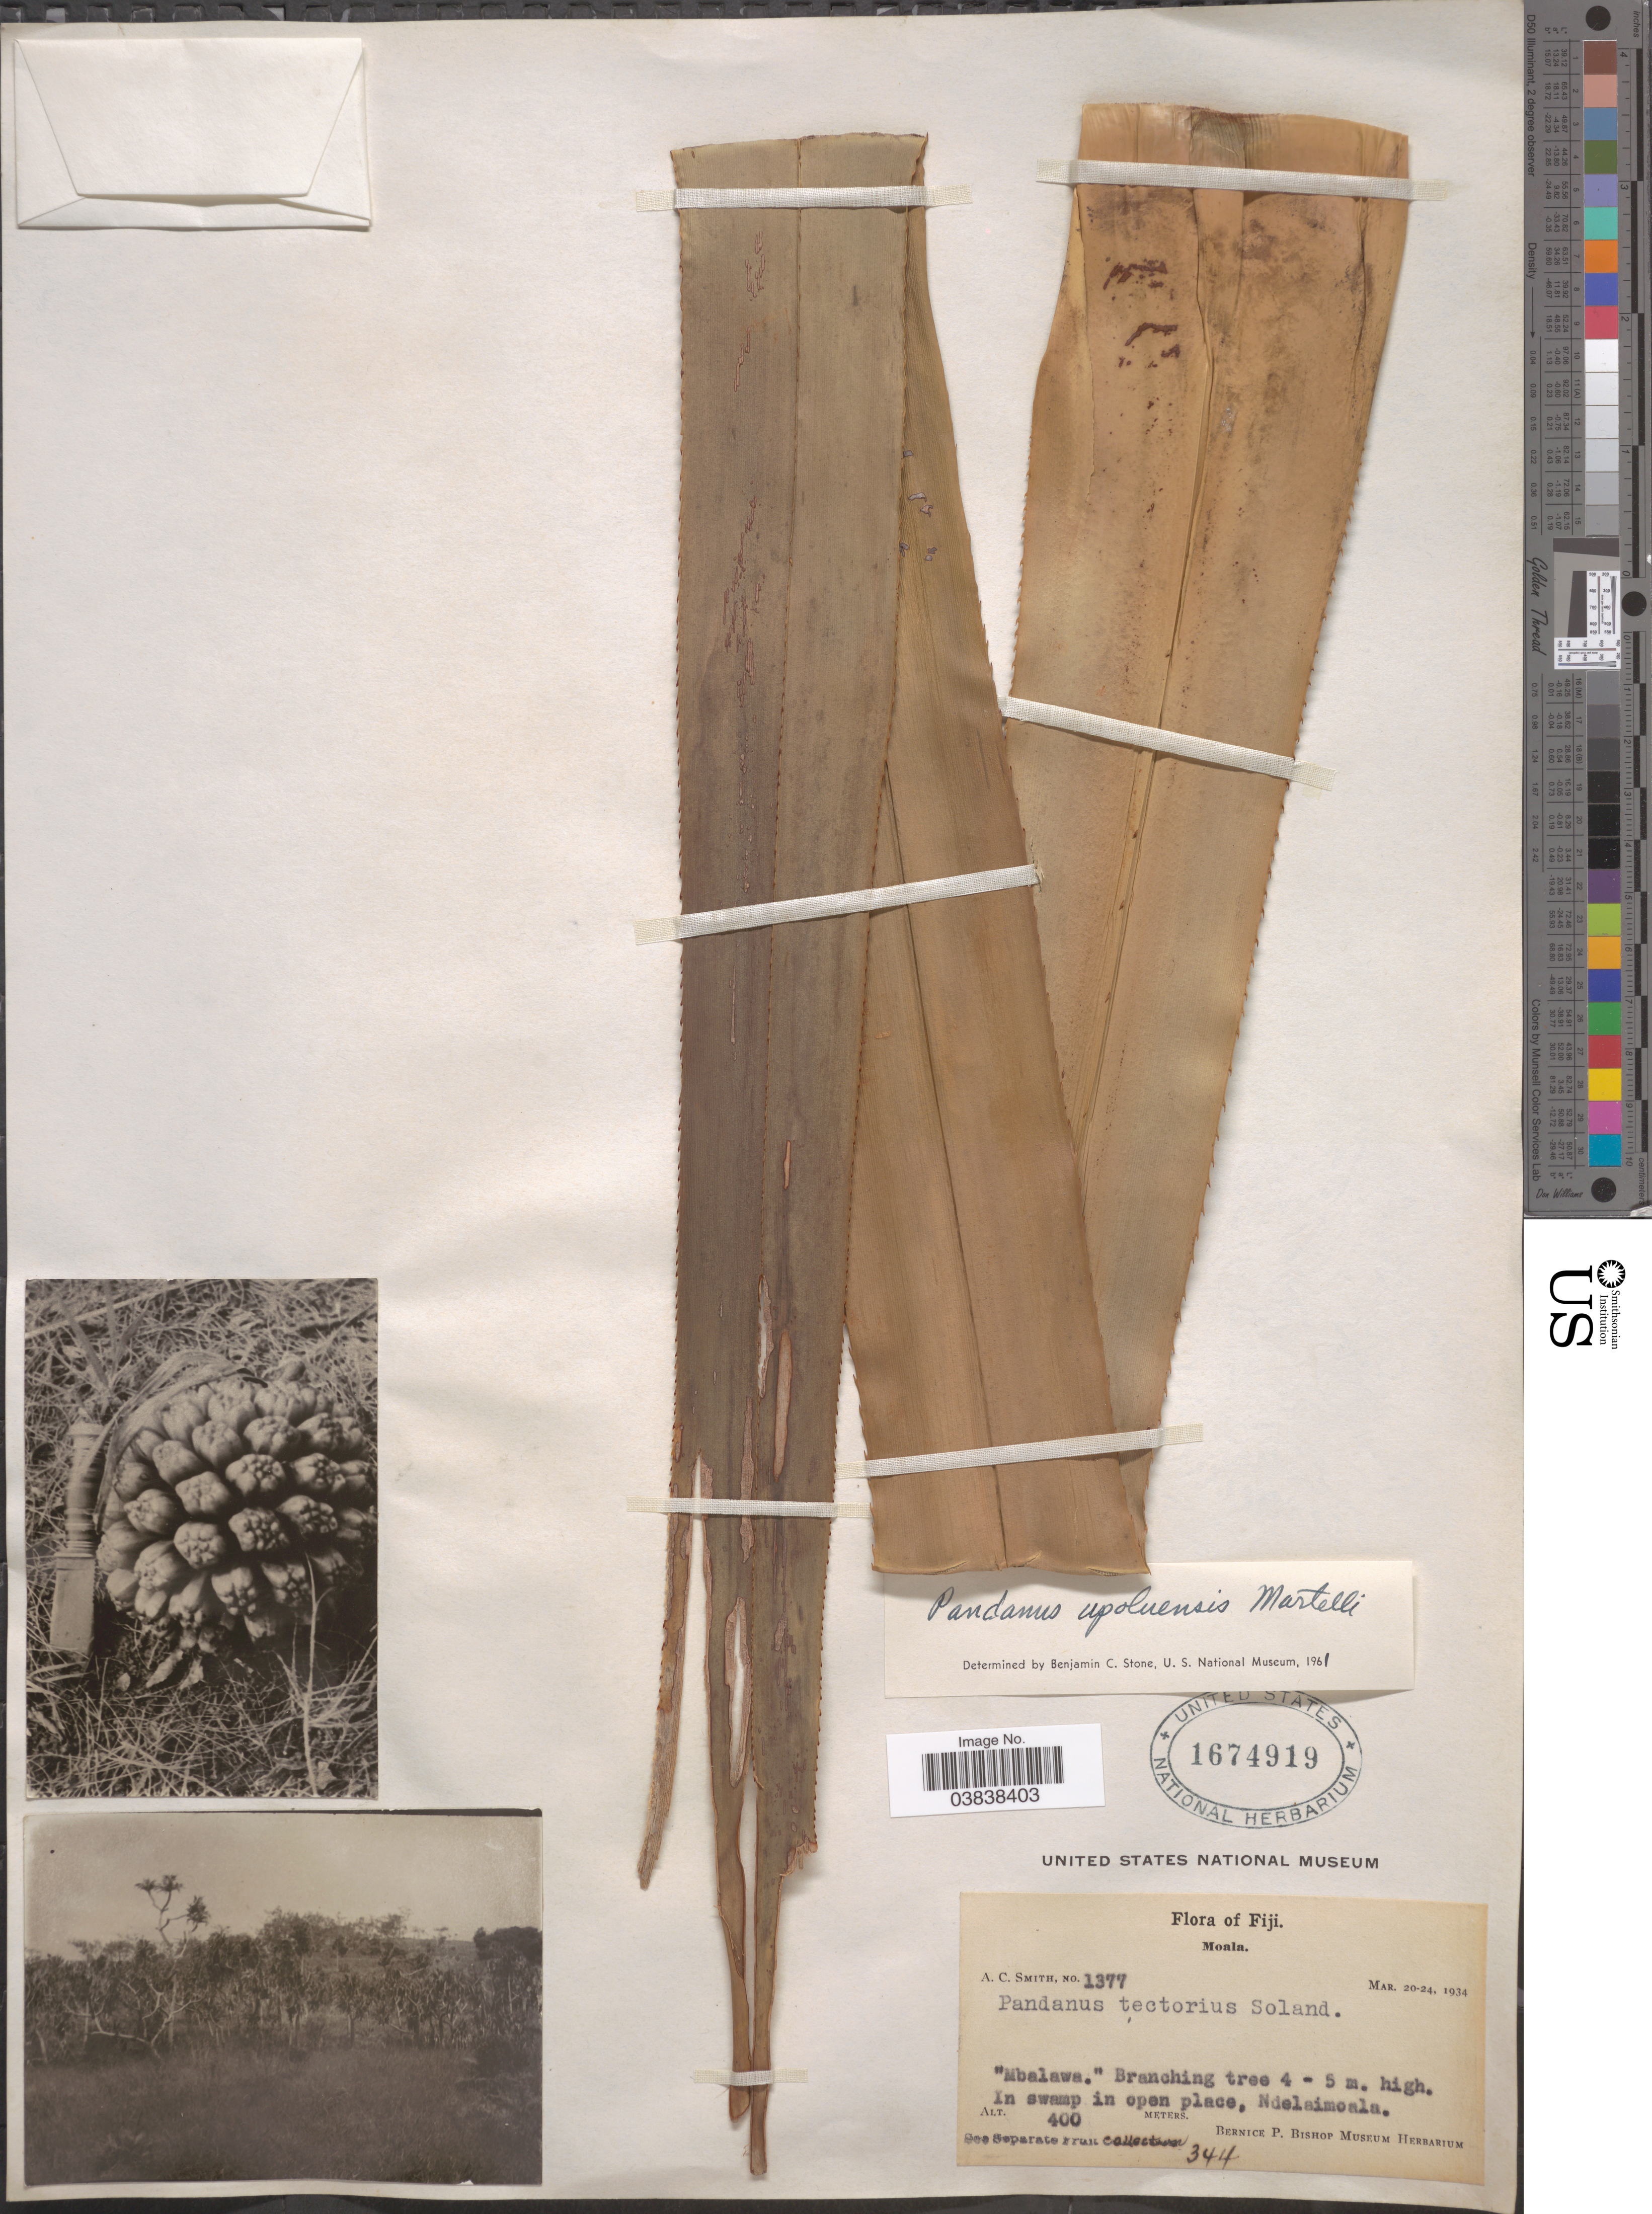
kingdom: Plantae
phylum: Tracheophyta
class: Liliopsida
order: Pandanales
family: Pandanaceae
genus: Pandanus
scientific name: Pandanus upoluensis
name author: Martelli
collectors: A. C. Smith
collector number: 1377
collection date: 1934-03-20/1934-03-24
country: Fiji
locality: Moala. Ndelaimoala.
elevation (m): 400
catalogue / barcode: US 1674919